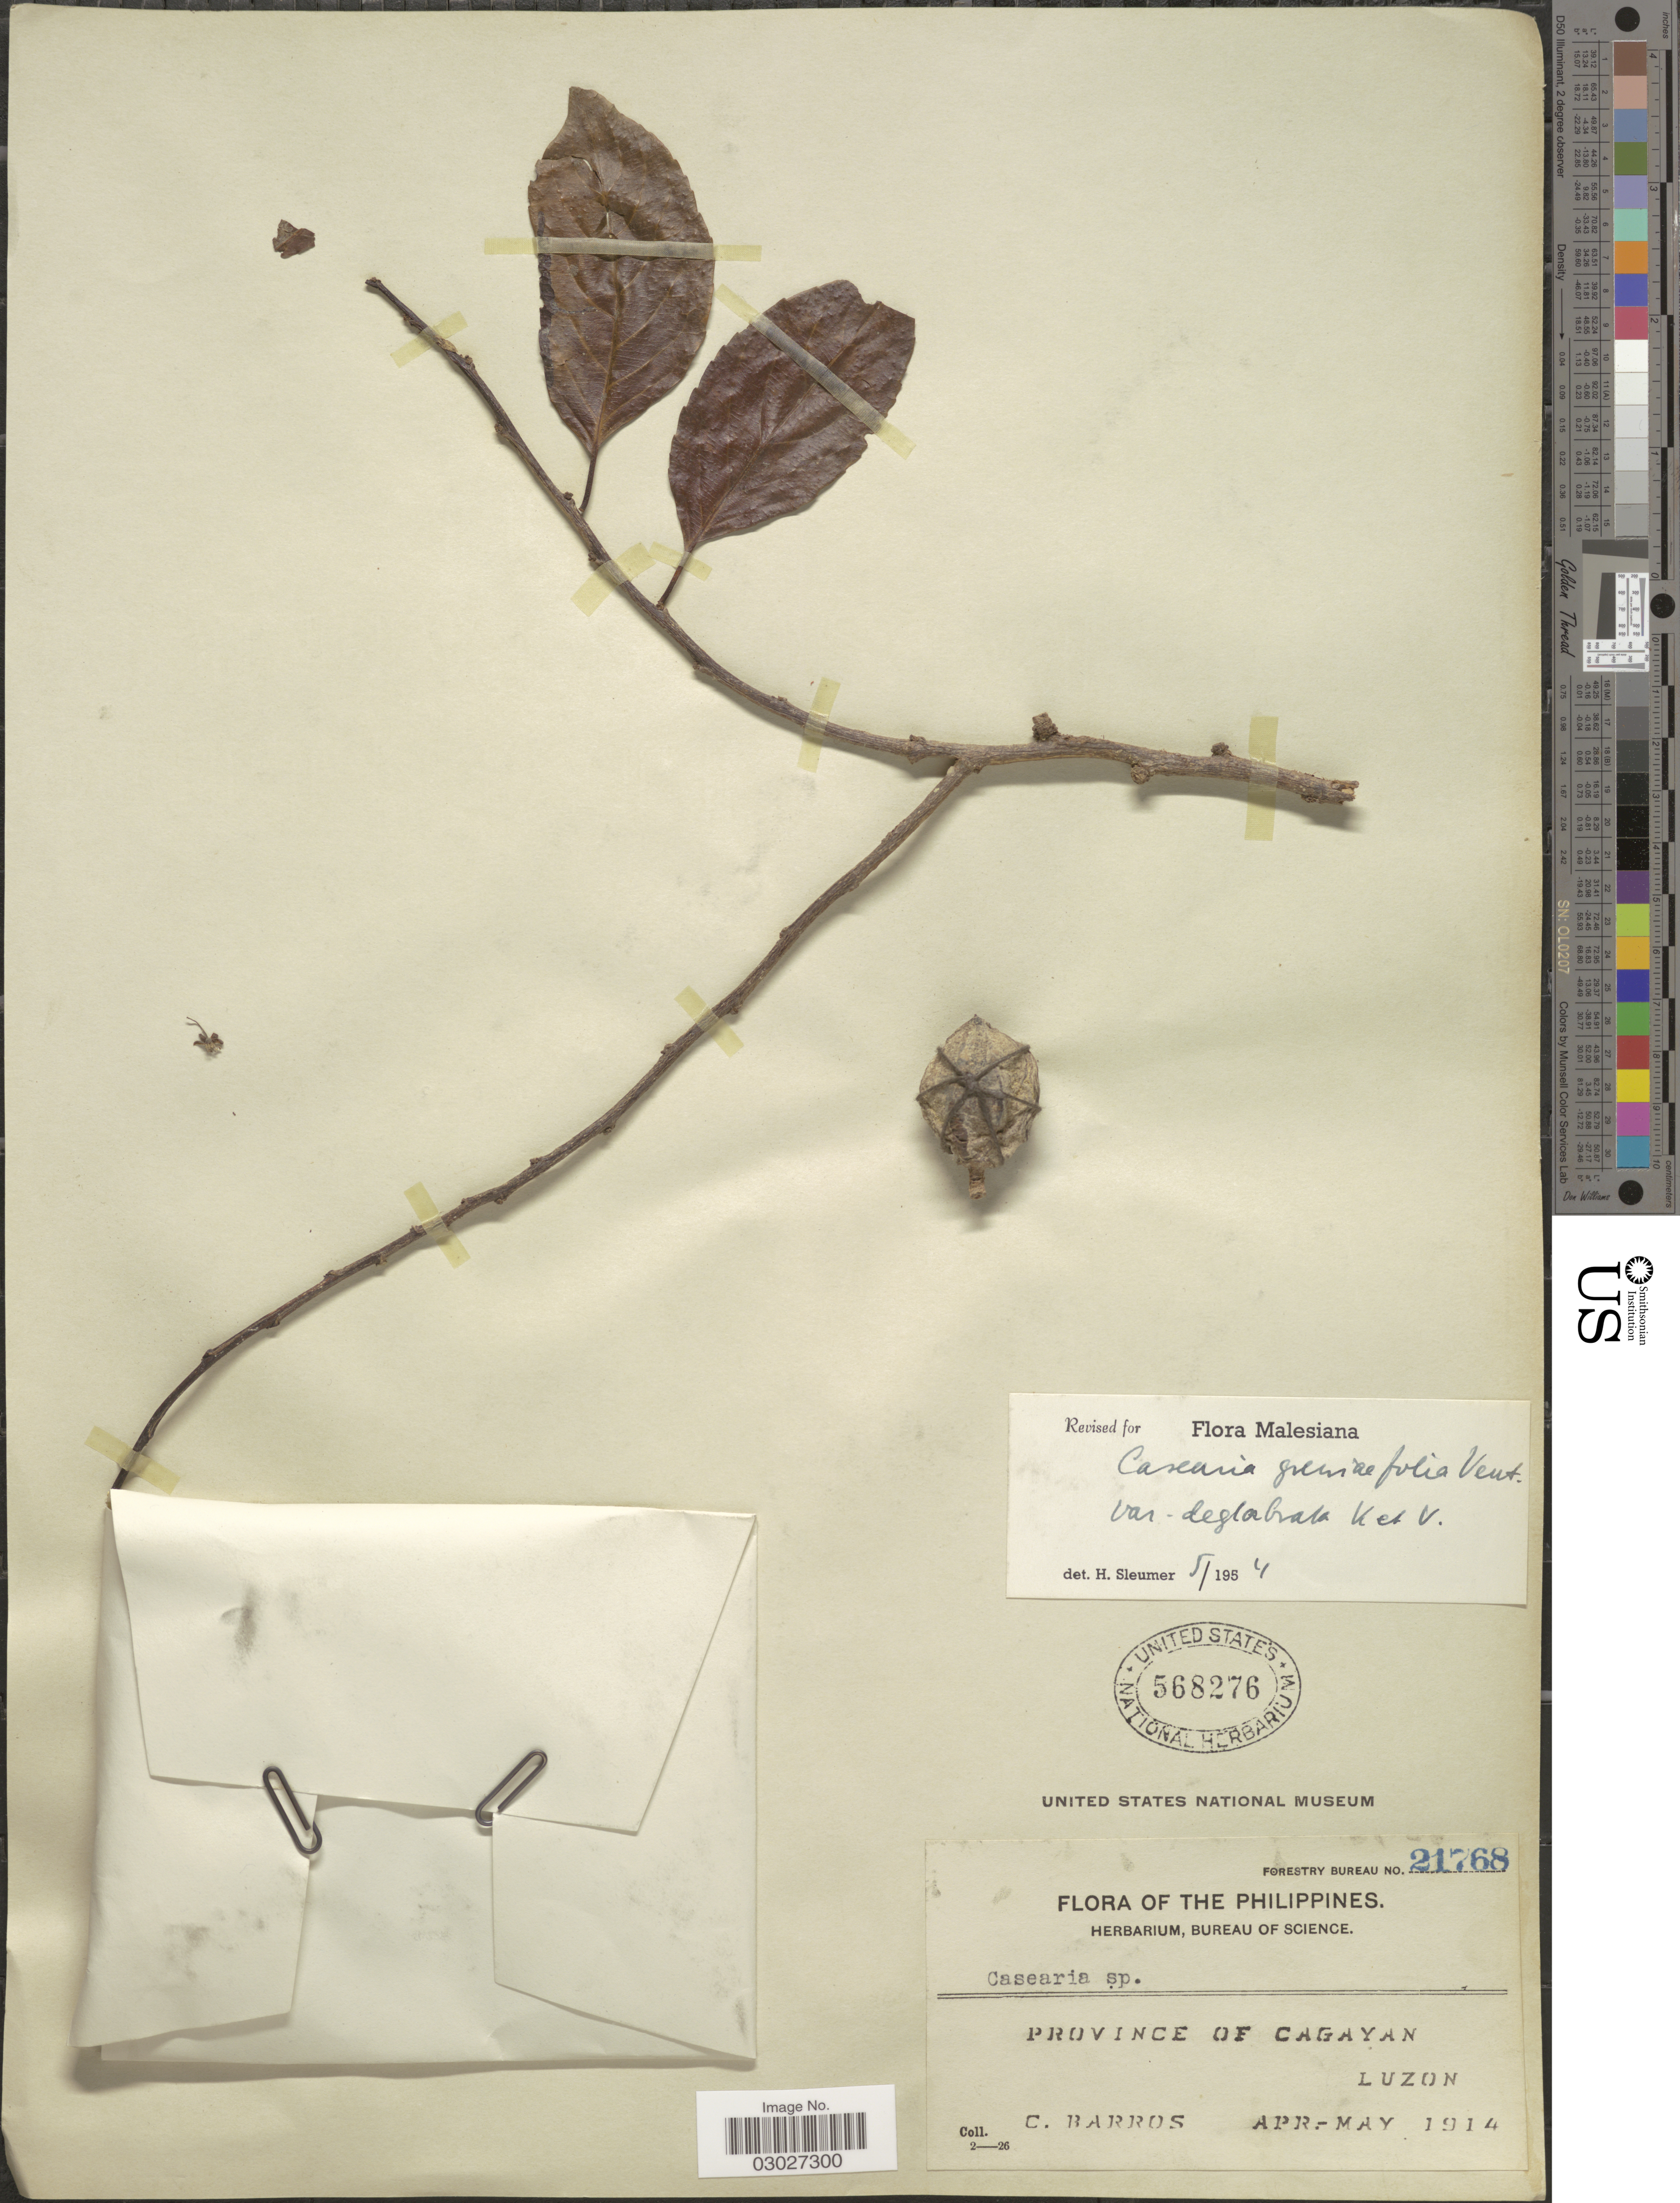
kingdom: Plantae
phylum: Tracheophyta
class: Magnoliopsida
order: Malpighiales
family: Salicaceae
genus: Casearia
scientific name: Casearia grewiifolia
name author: Vent.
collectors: C. Barros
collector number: Forestry Bureau 21768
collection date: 1914-04/1914-05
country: Philippines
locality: Province of Cagayan, Luzon.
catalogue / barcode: US 568276